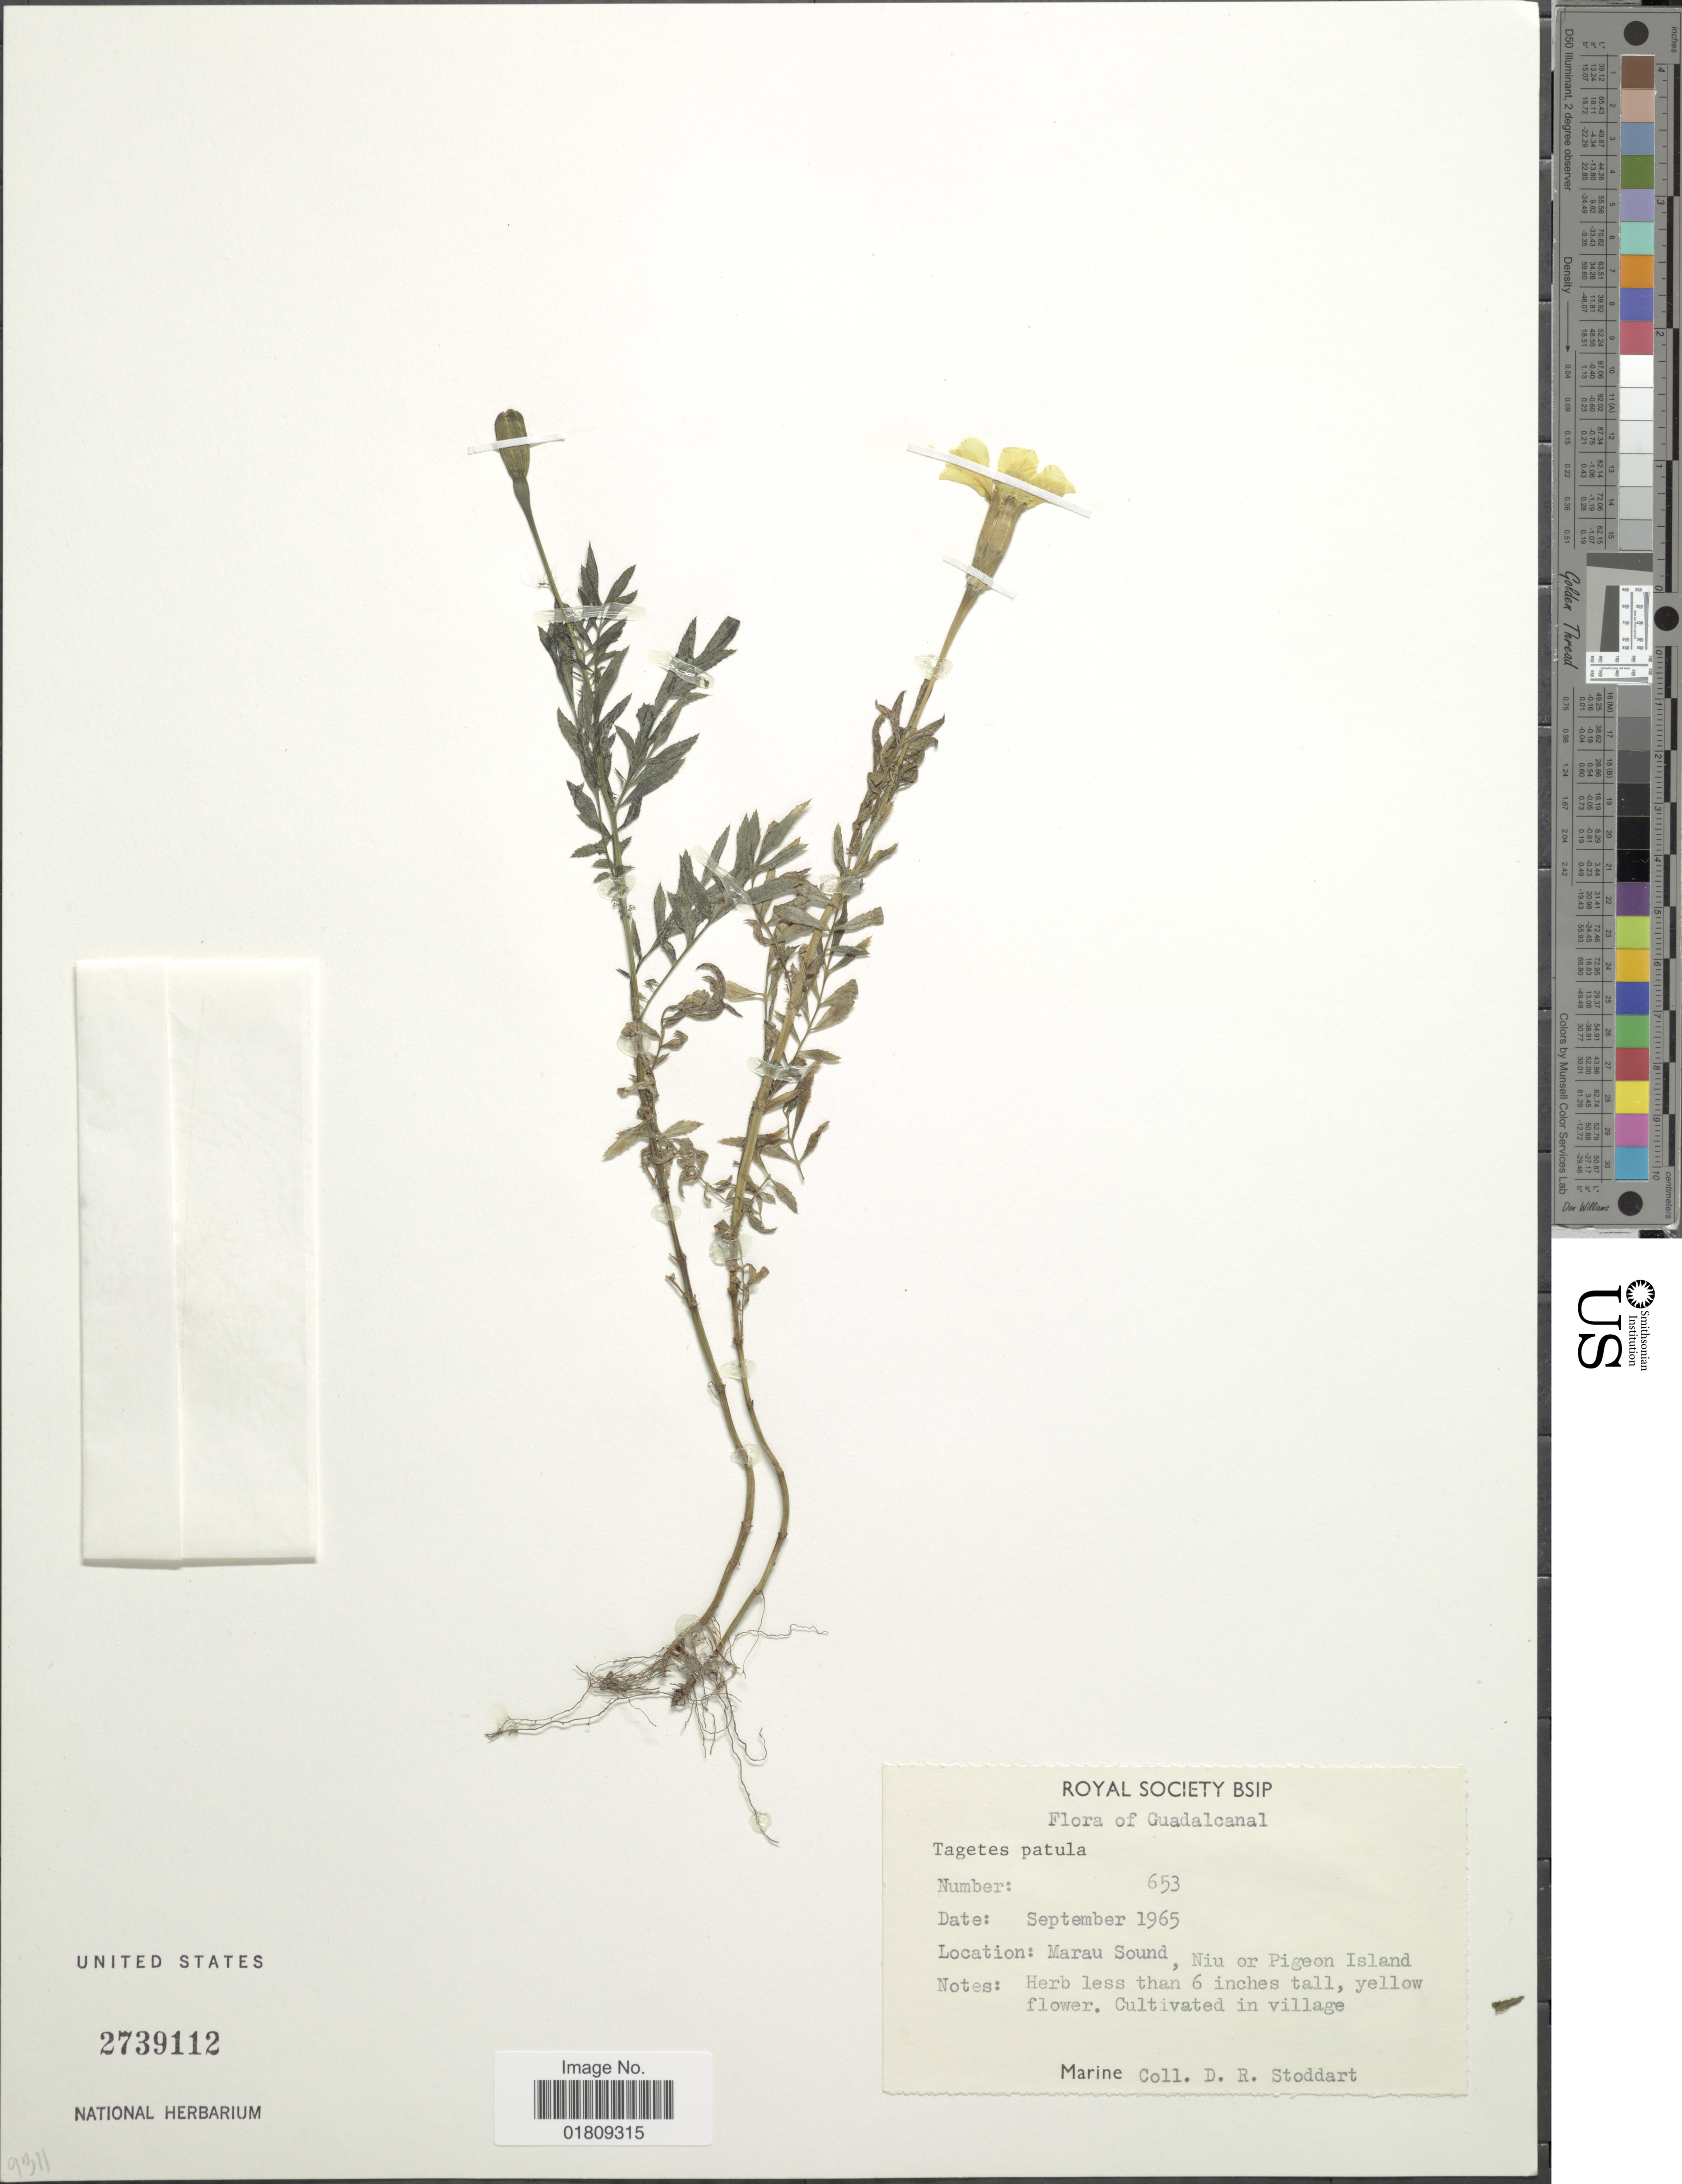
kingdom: Plantae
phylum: Tracheophyta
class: Magnoliopsida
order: Asterales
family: Asteraceae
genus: Tagetes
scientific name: Tagetes erecta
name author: L.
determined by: Wagner, W. L., (BOT), Smithsonian Institution - National Museum of Natural History (UNITED STATES)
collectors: D. R. Stoddart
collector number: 653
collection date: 1965-09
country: Solomon Islands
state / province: Solomon Islands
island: Guadalcanal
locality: Society BSIP, Guadalcanal, Marau Sound, Niu or Pigeon Island, village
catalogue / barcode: US 2739112